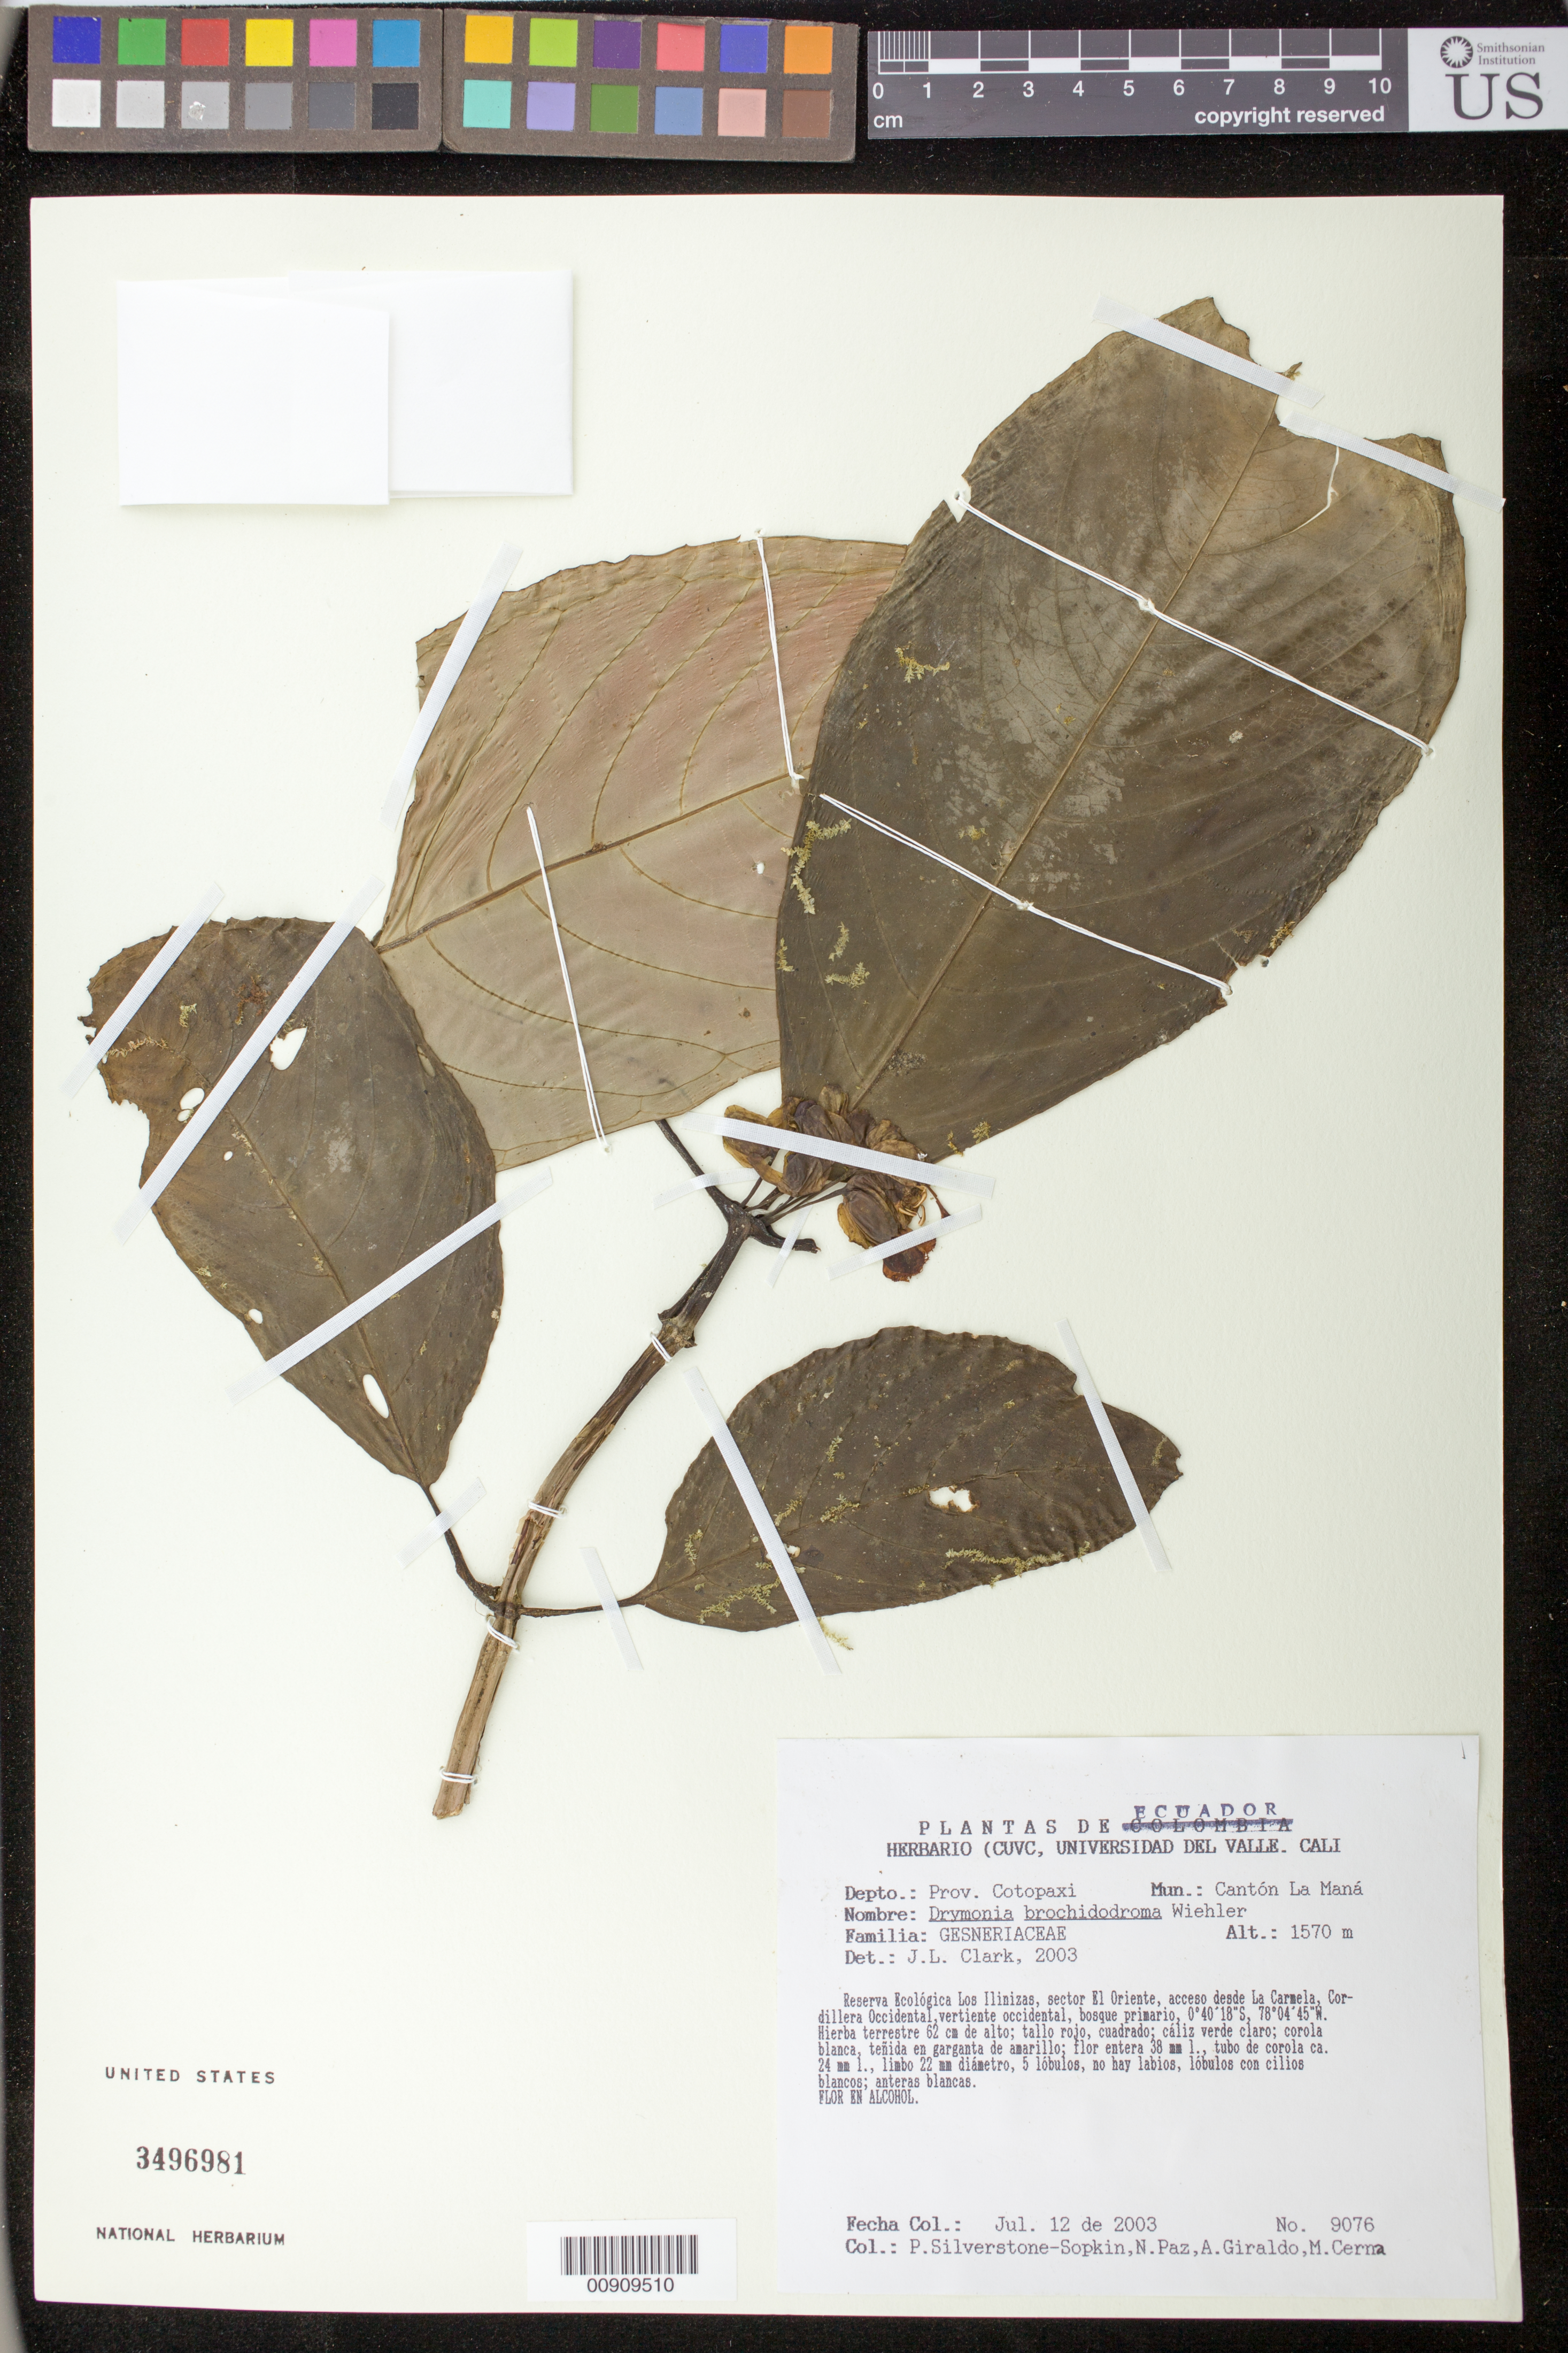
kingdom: Plantae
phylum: Tracheophyta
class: Magnoliopsida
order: Lamiales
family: Gesneriaceae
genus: Drymonia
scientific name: Drymonia brochidodroma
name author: Wiehler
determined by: Clark, J. L., (SEL), The Marie Selby Botanical Garden (UNITED STATES)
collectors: P. A. Silverstone-Sopkin, N. Paz, A. Giraldo & M. Cerna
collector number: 9076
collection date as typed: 12 Jul 2003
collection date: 2003-07-12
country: Ecuador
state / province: Cotopaxi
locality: Cantón La Maná. Reserva Ecológica Los Ilinizas, sector El Oriente, acceso desde La Carmela, Cordillera Occidental, vertiente occidental.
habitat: Bosque primario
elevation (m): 1570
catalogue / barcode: US 3496981